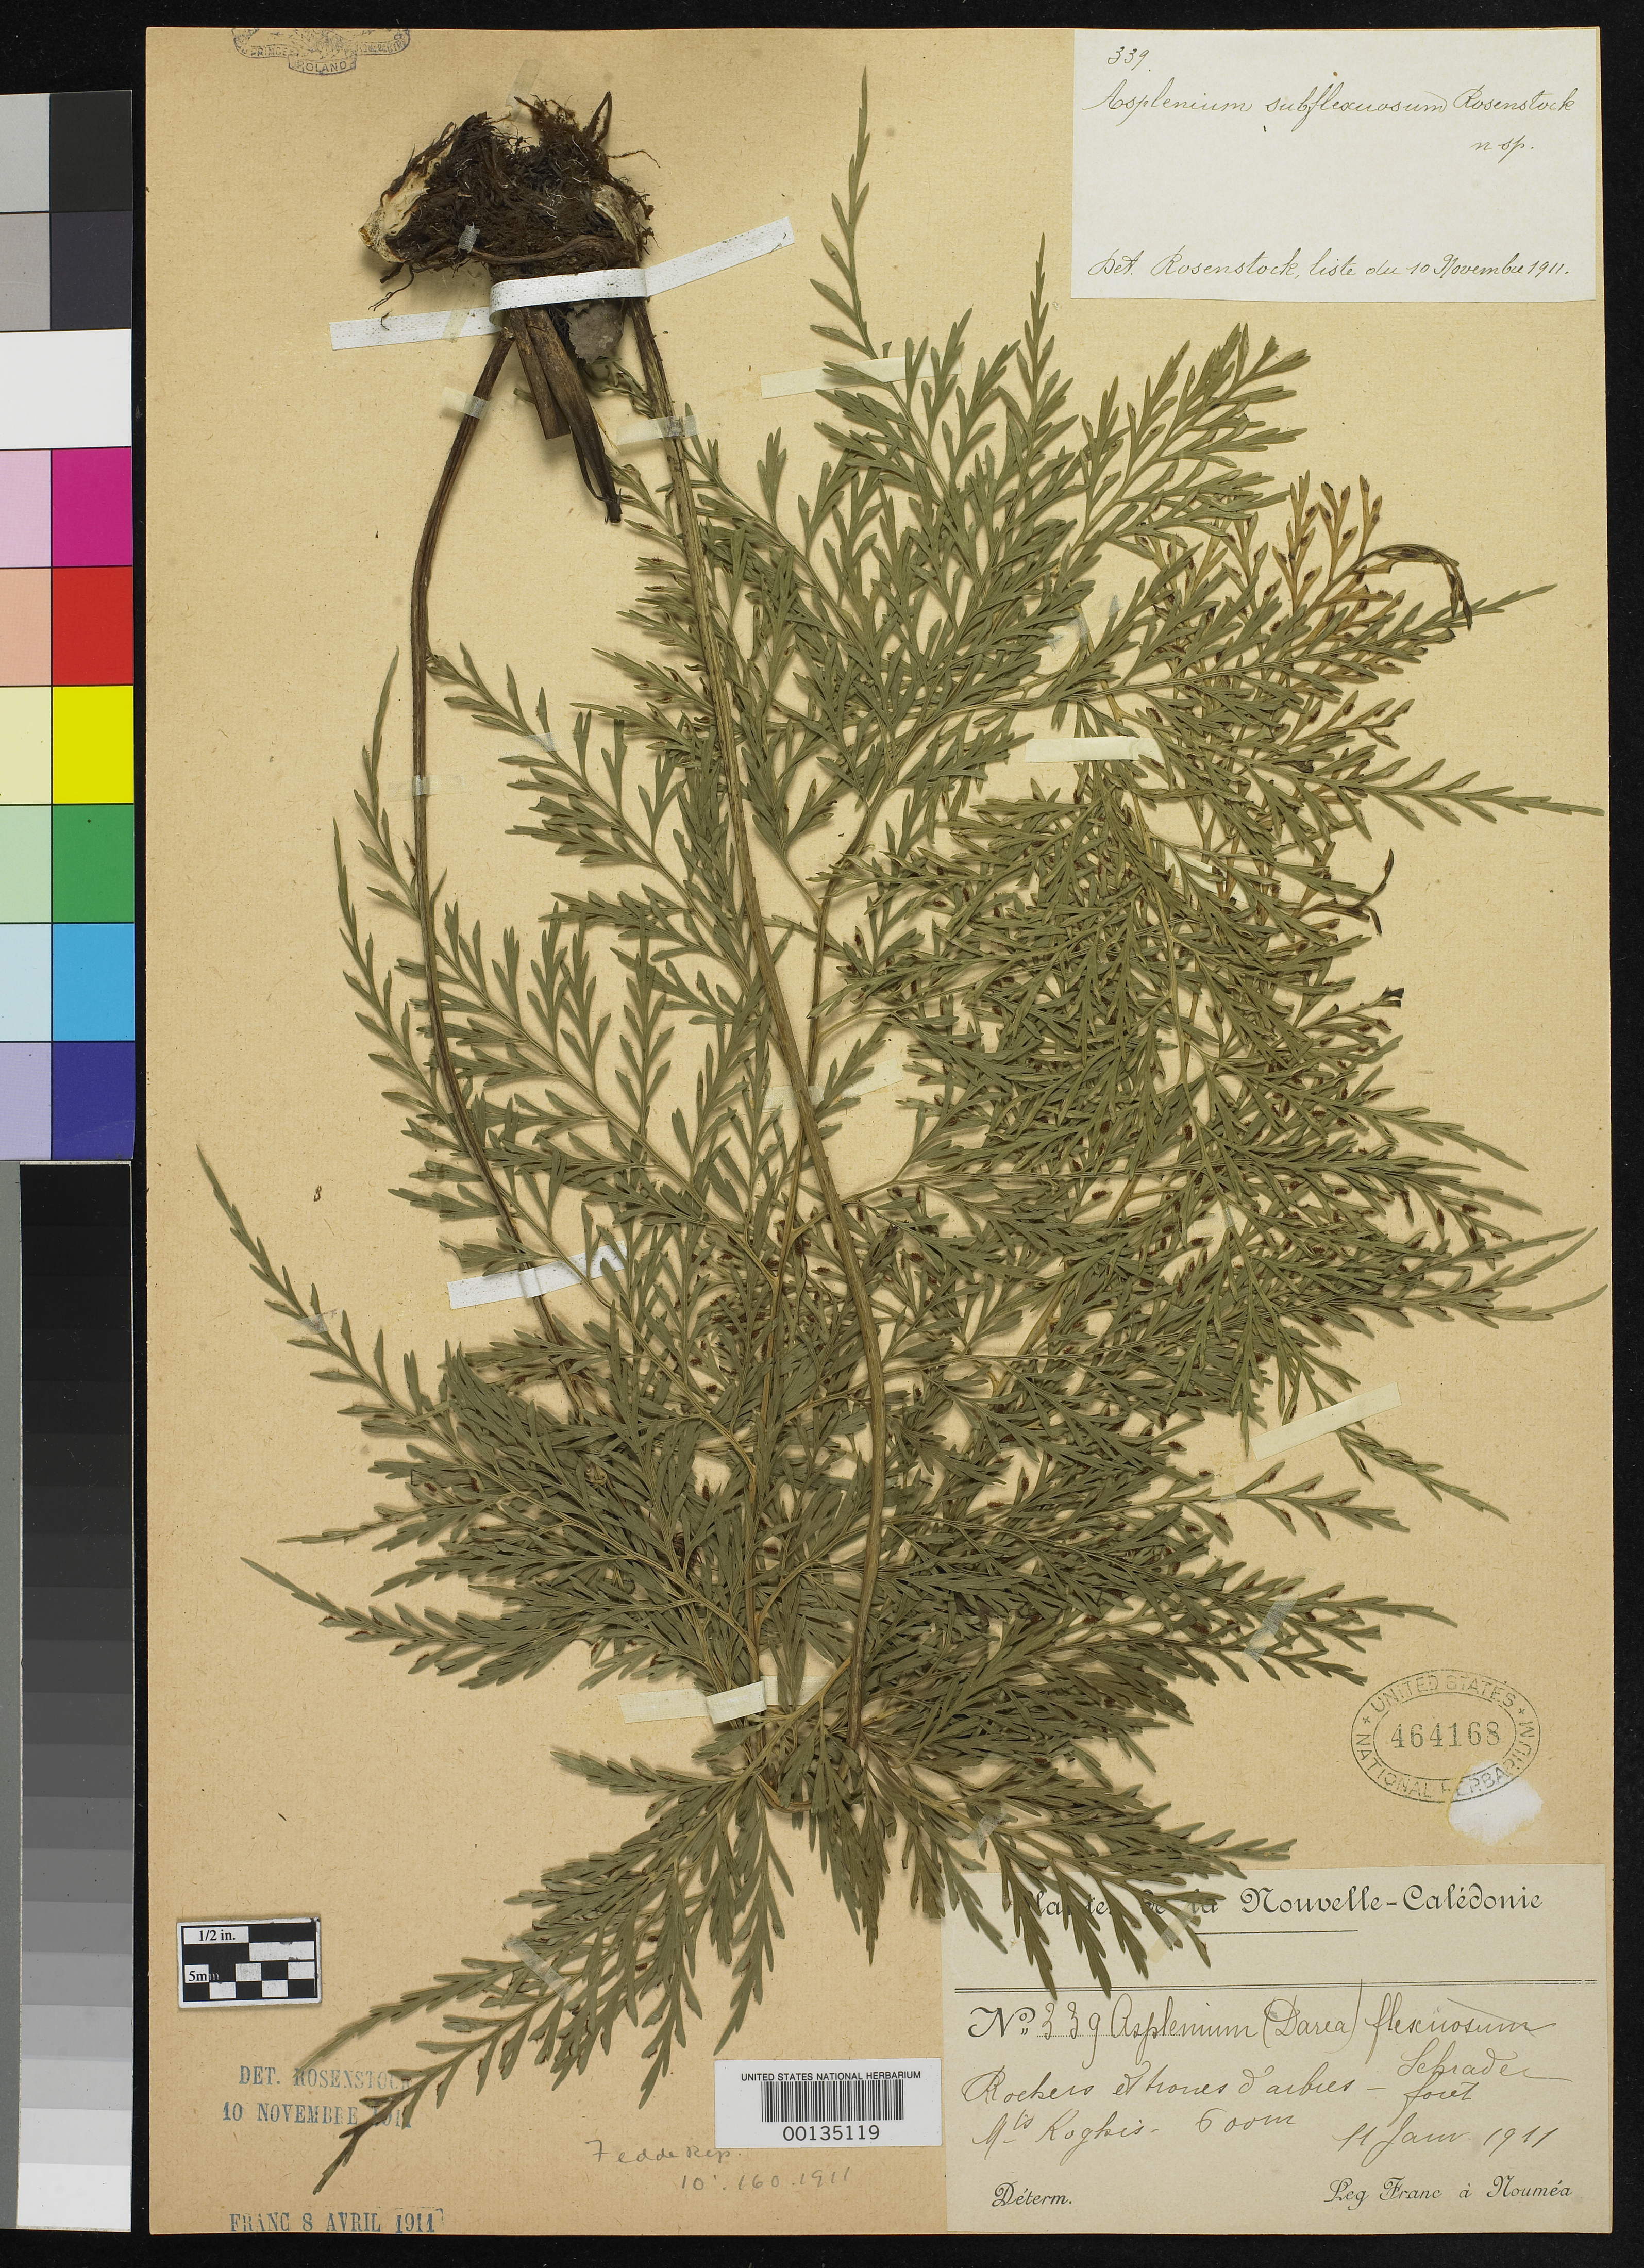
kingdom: Plantae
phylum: Tracheophyta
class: Polypodiopsida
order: Polypodiales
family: Aspleniaceae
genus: Asplenium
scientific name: Asplenium subflexuosum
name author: Rosenst.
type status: Isotype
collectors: I. Franc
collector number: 339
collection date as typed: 11 Jan 1911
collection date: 1911-01-11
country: New Caledonia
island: New Caledonia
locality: Montibus Koghi.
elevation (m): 600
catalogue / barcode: US 464168